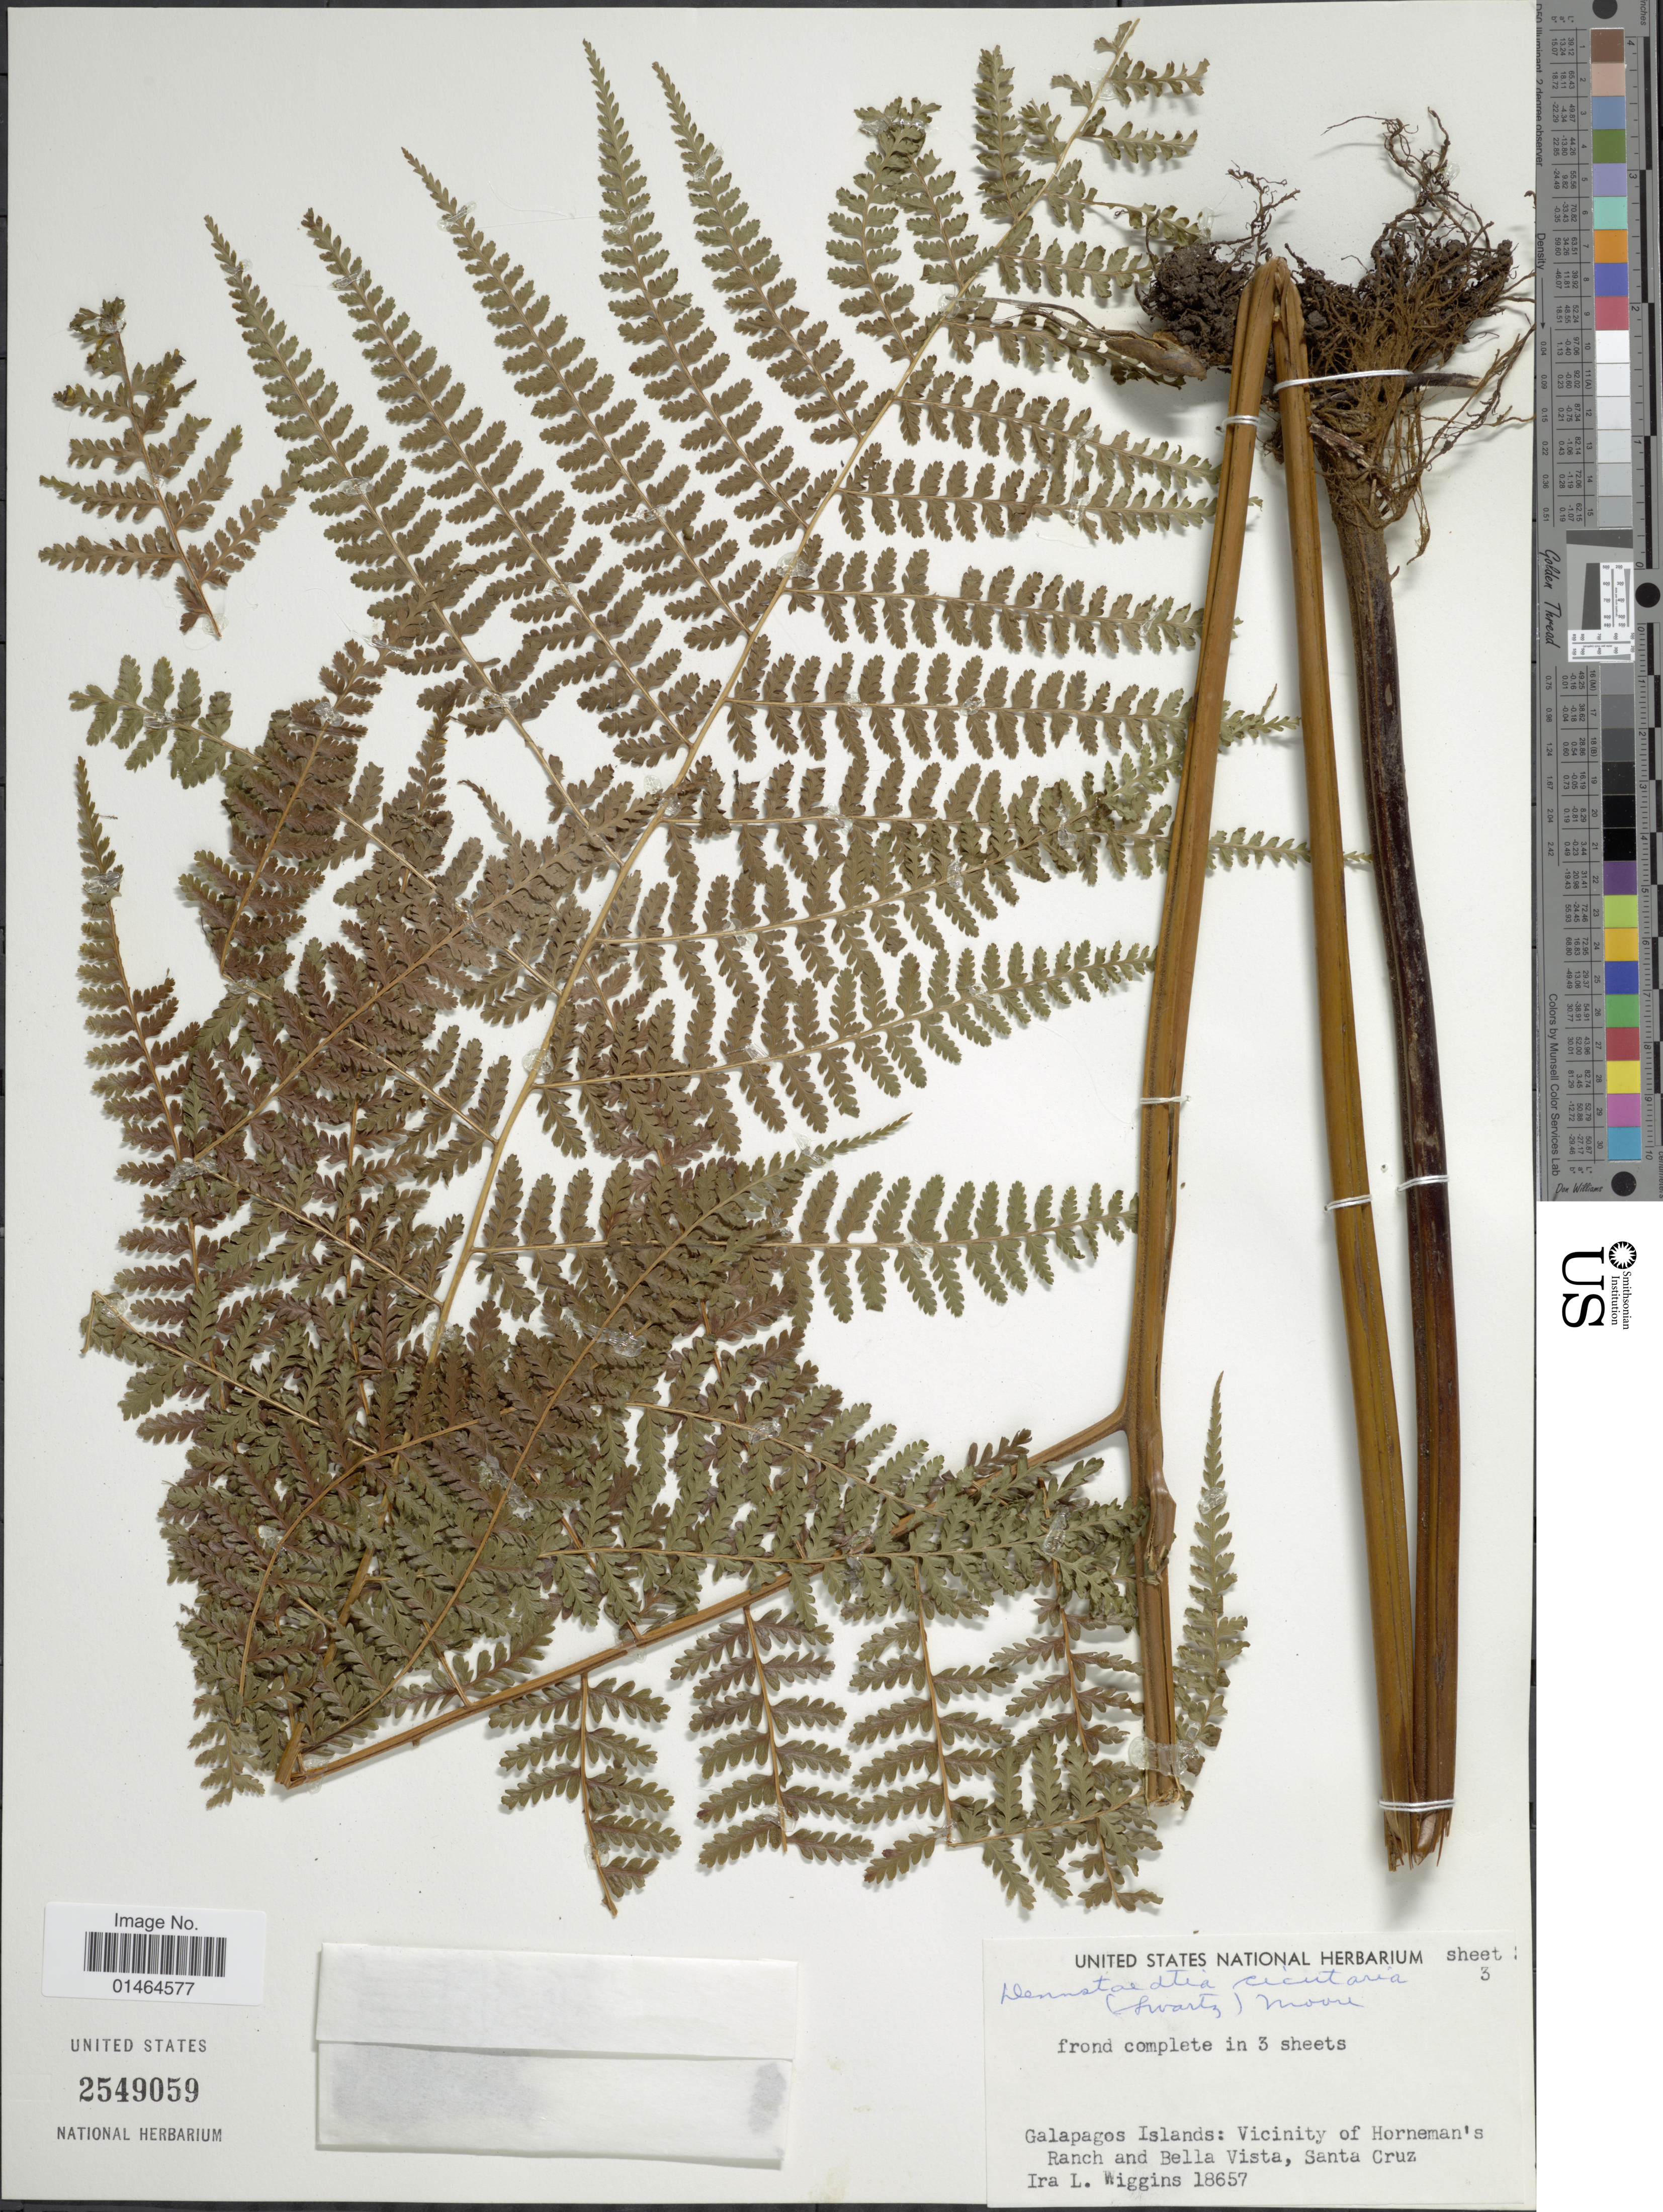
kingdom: Plantae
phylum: Tracheophyta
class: Polypodiopsida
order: Polypodiales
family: Dennstaedtiaceae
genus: Dennstaedtia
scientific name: Dennstaedtia cicutaria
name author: (Sw.) T. Moore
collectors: I. L. Wiggins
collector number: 18657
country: Ecuador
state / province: Colón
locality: Galapagos Islands: Vicinity of Horneman's Ranch and Bella Vista, Santa Cruz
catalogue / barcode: US 2549059